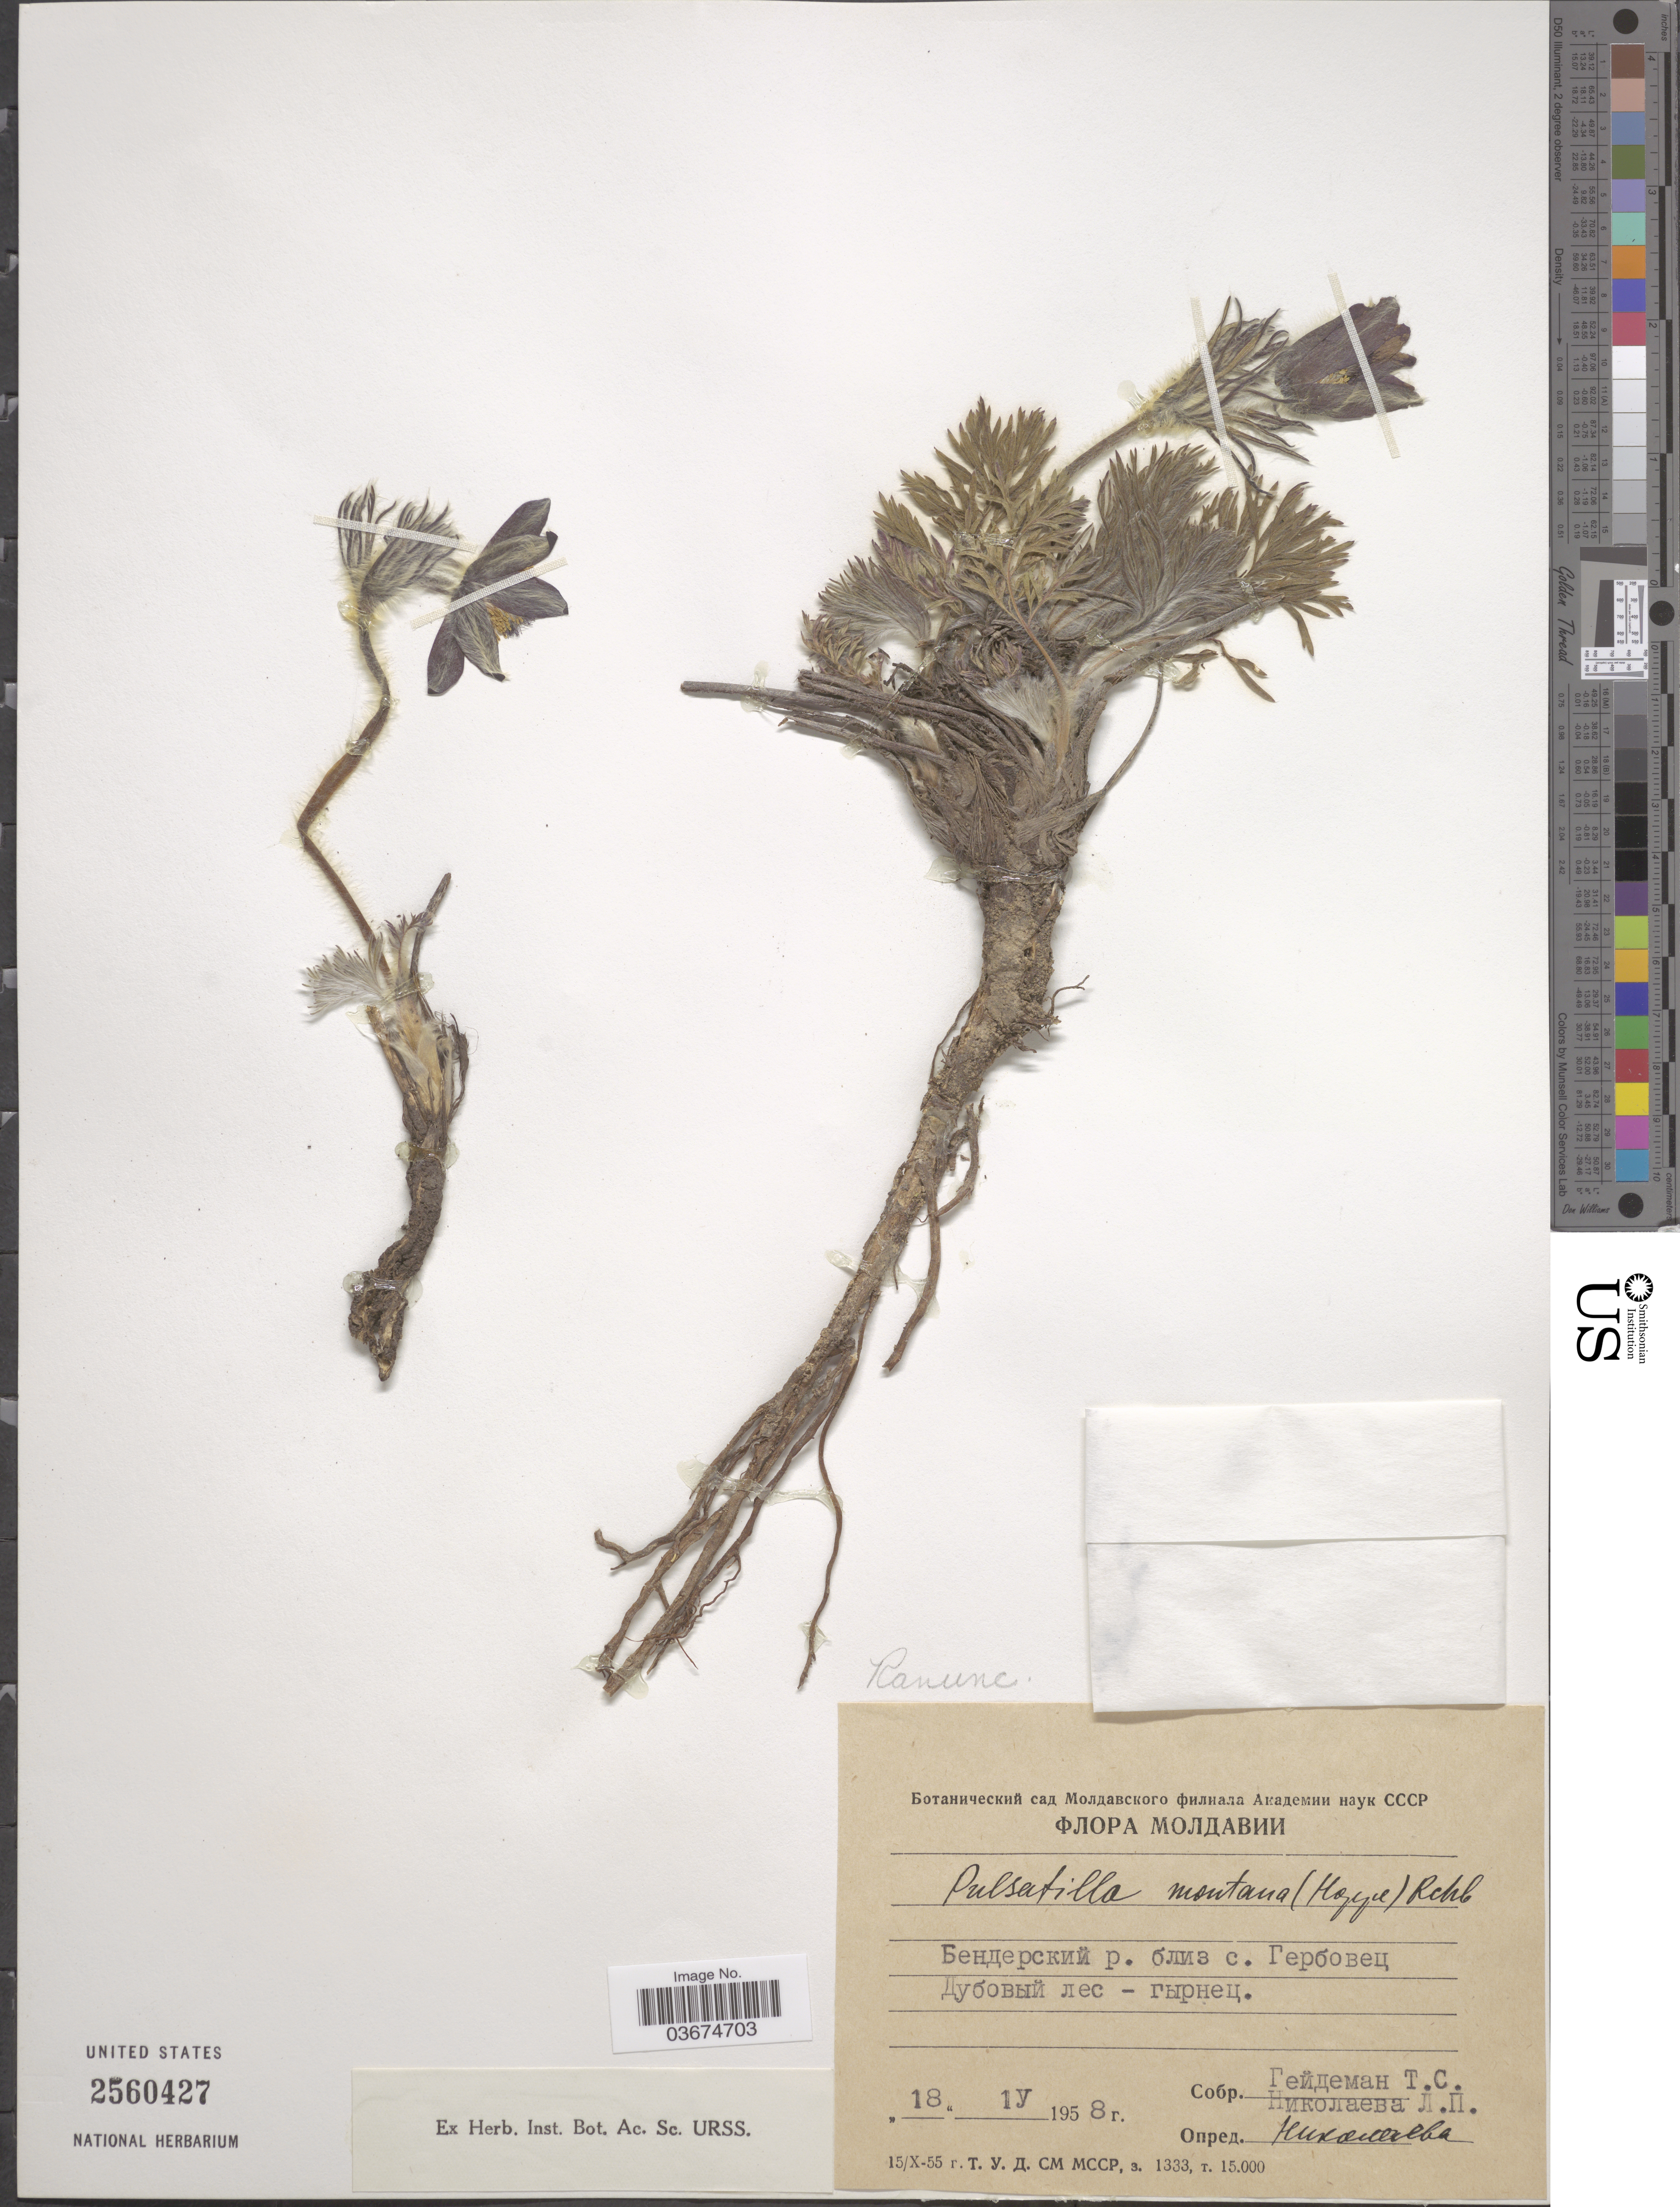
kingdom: Plantae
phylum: Tracheophyta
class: Magnoliopsida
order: Ranunculales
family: Ranunculaceae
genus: Pulsatilla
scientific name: Pulsatilla montana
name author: Rchb.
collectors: T. Geideman & L. Nikolaeva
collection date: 1958-04-18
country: Moldova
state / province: Anenii Noi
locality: Near Hirbovat.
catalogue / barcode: US 2560427